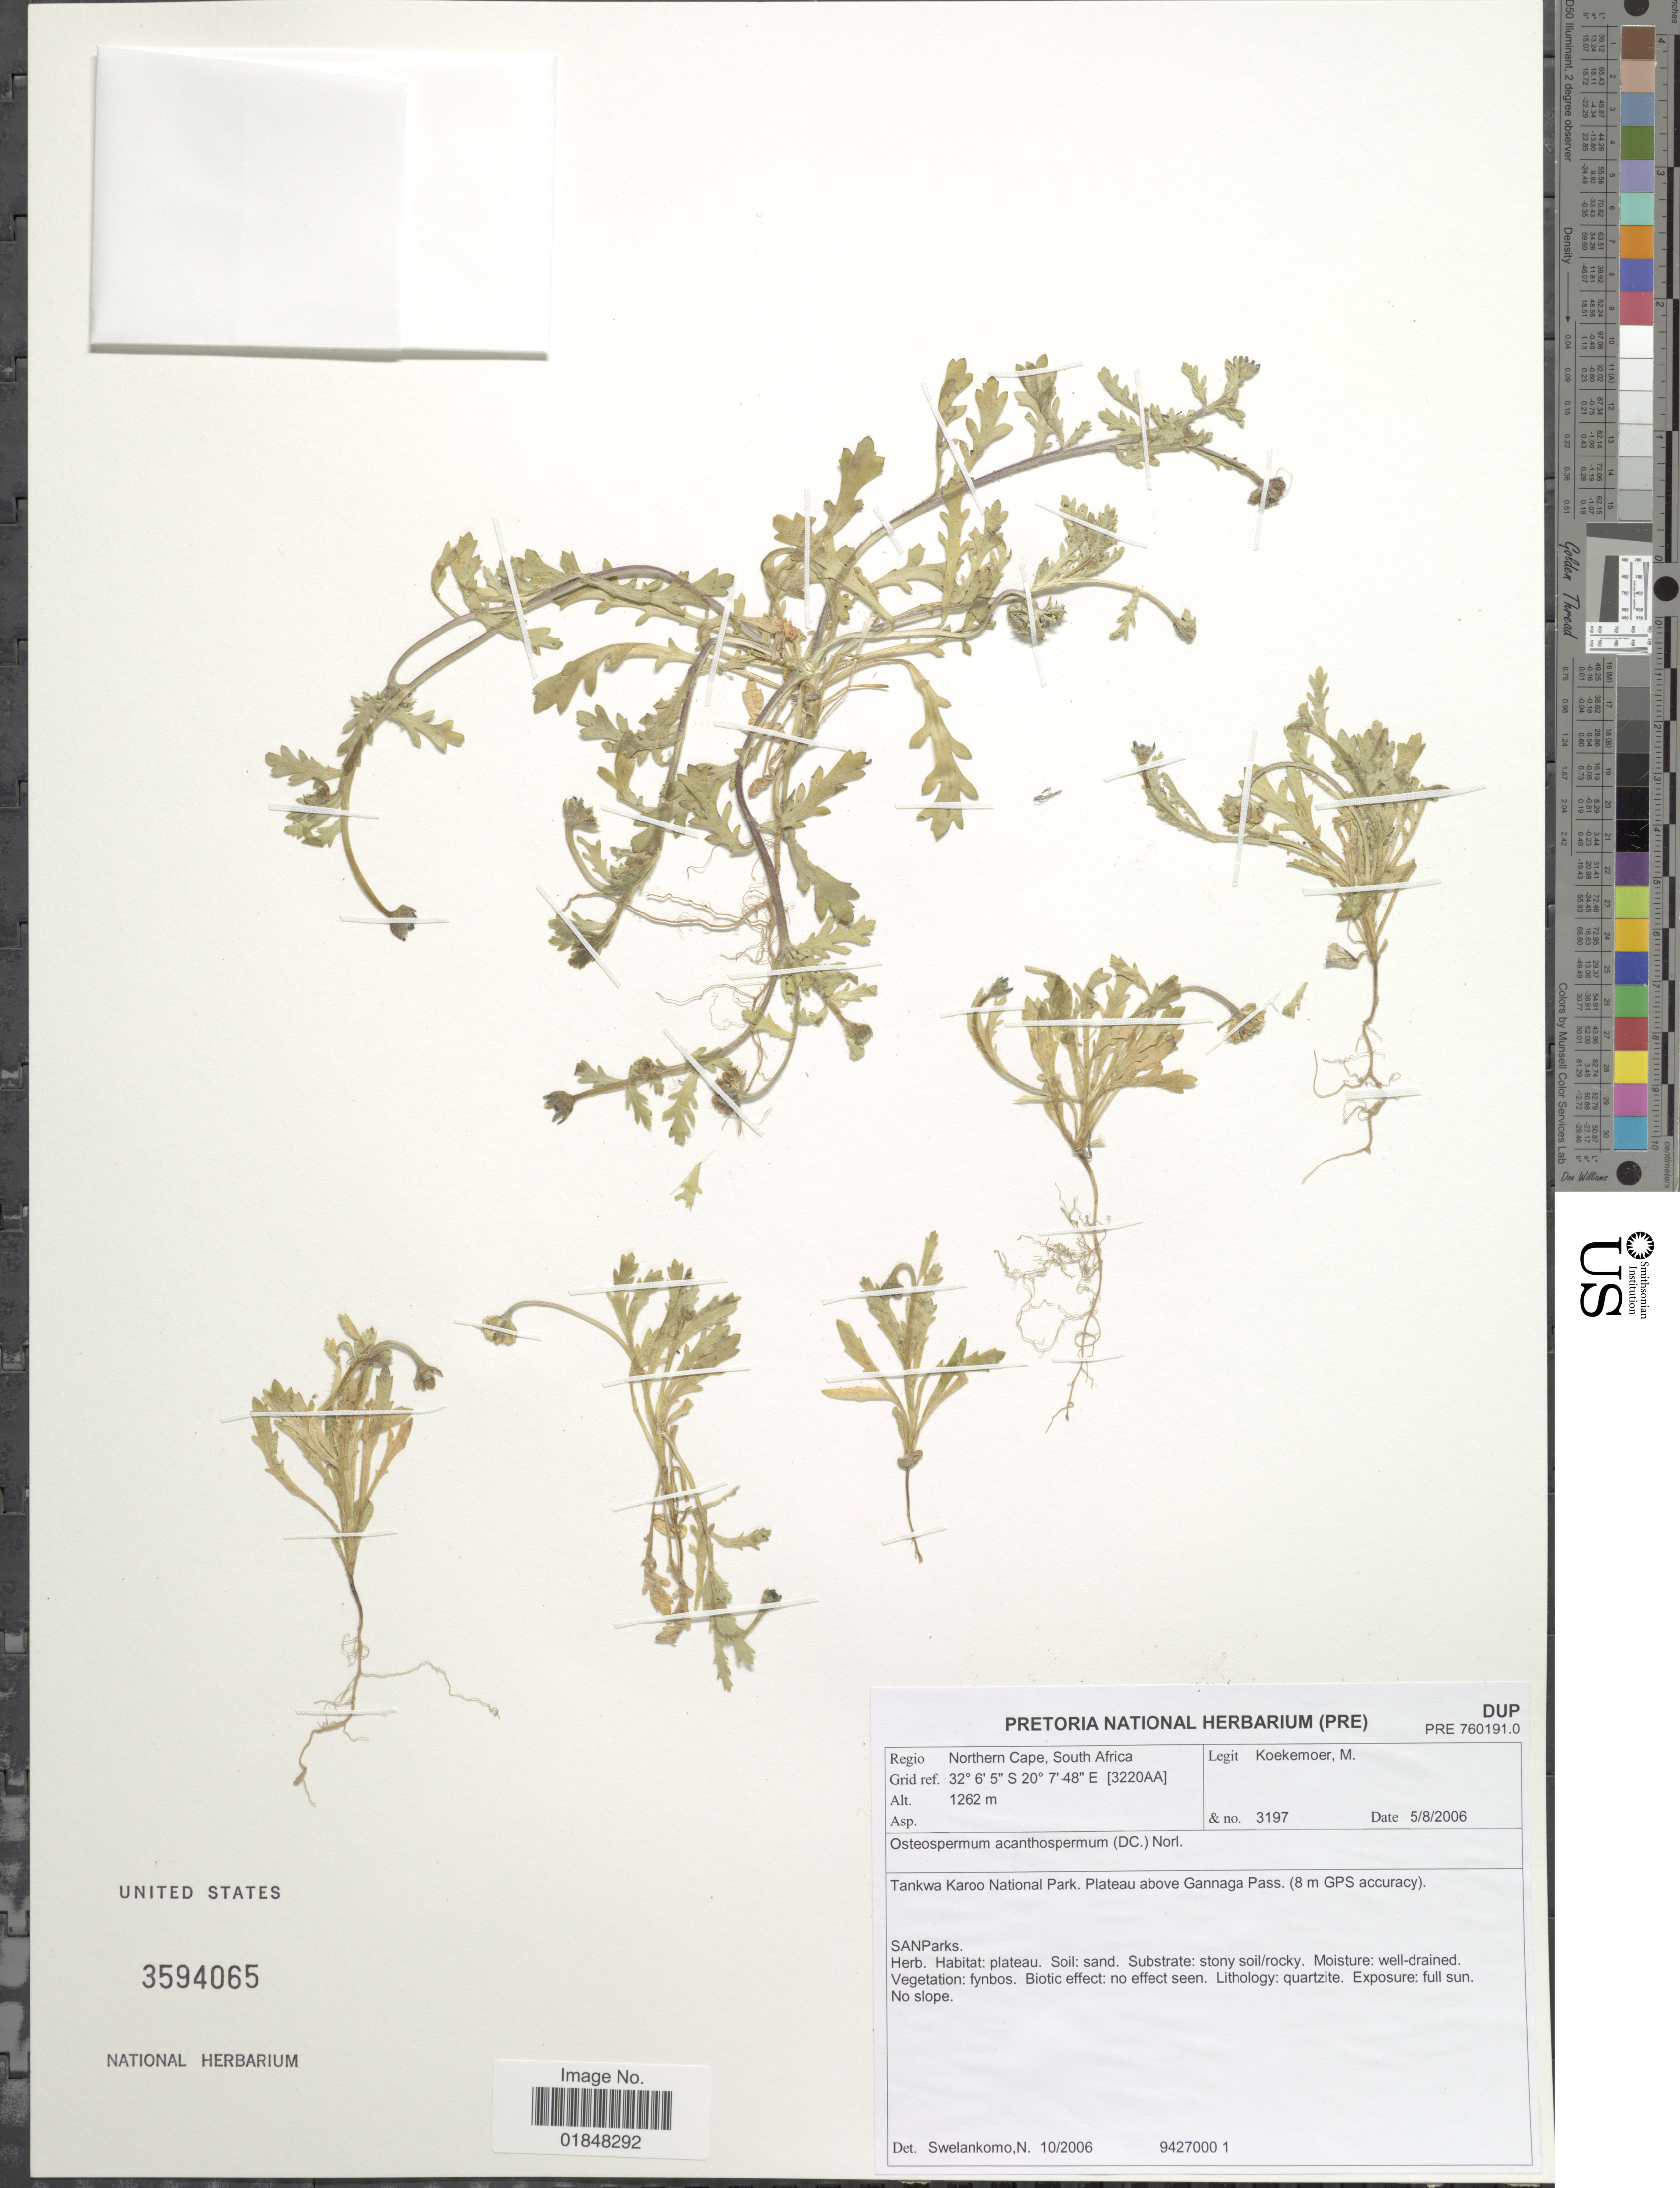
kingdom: Plantae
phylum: Tracheophyta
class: Magnoliopsida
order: Asterales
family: Asteraceae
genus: Osteospermum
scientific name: Osteospermum acanthospermum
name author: (DC.) Norl.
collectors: M. Koekemoer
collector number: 3197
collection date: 2006-08-05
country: South Africa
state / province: Northern Cape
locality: Tankwa Karoo National Park. Plateau above Gannaga Pass (8 m GPS accuracy) (3220AA)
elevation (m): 1262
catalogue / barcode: US 3594065